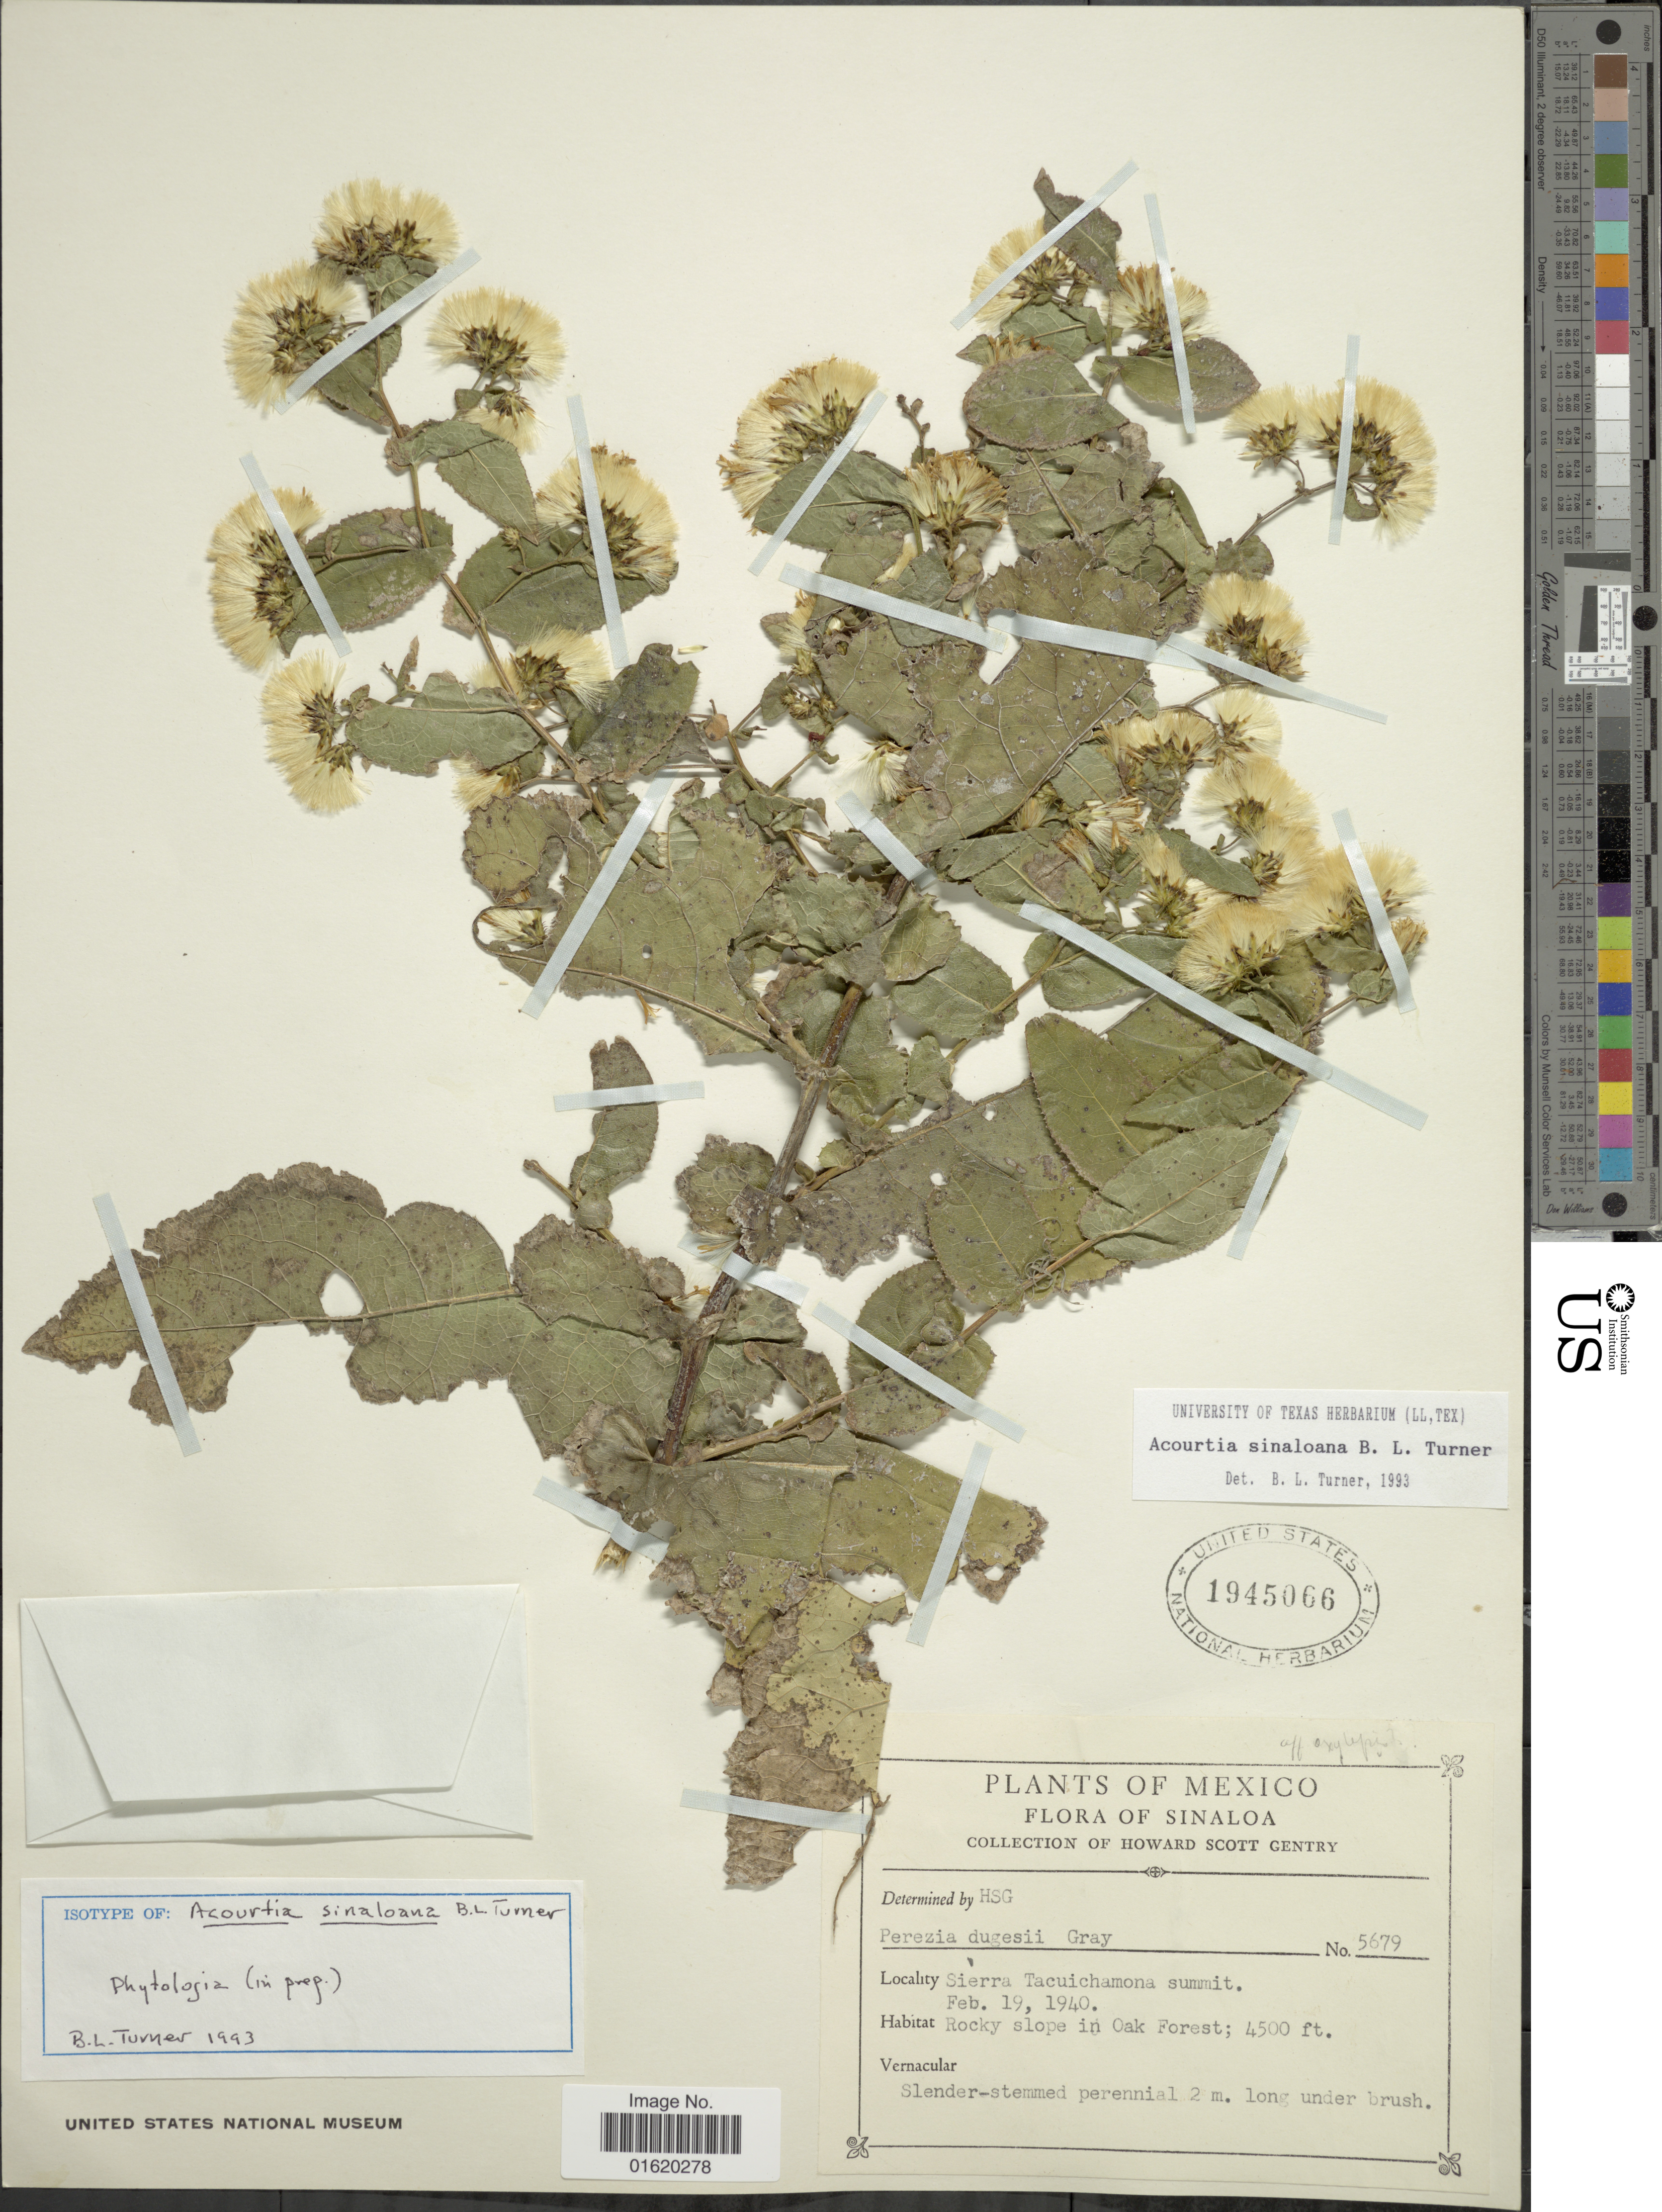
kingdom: Plantae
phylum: Tracheophyta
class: Magnoliopsida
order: Asterales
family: Asteraceae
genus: Acourtia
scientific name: Acourtia sinaloana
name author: B.L. Turner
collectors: H. S. Gentry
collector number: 5679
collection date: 1940-02-19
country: Mexico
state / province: Sinaloa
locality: Sierra tacuichamona summit, rocky slope in Oak Forest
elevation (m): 1372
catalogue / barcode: US 1945066